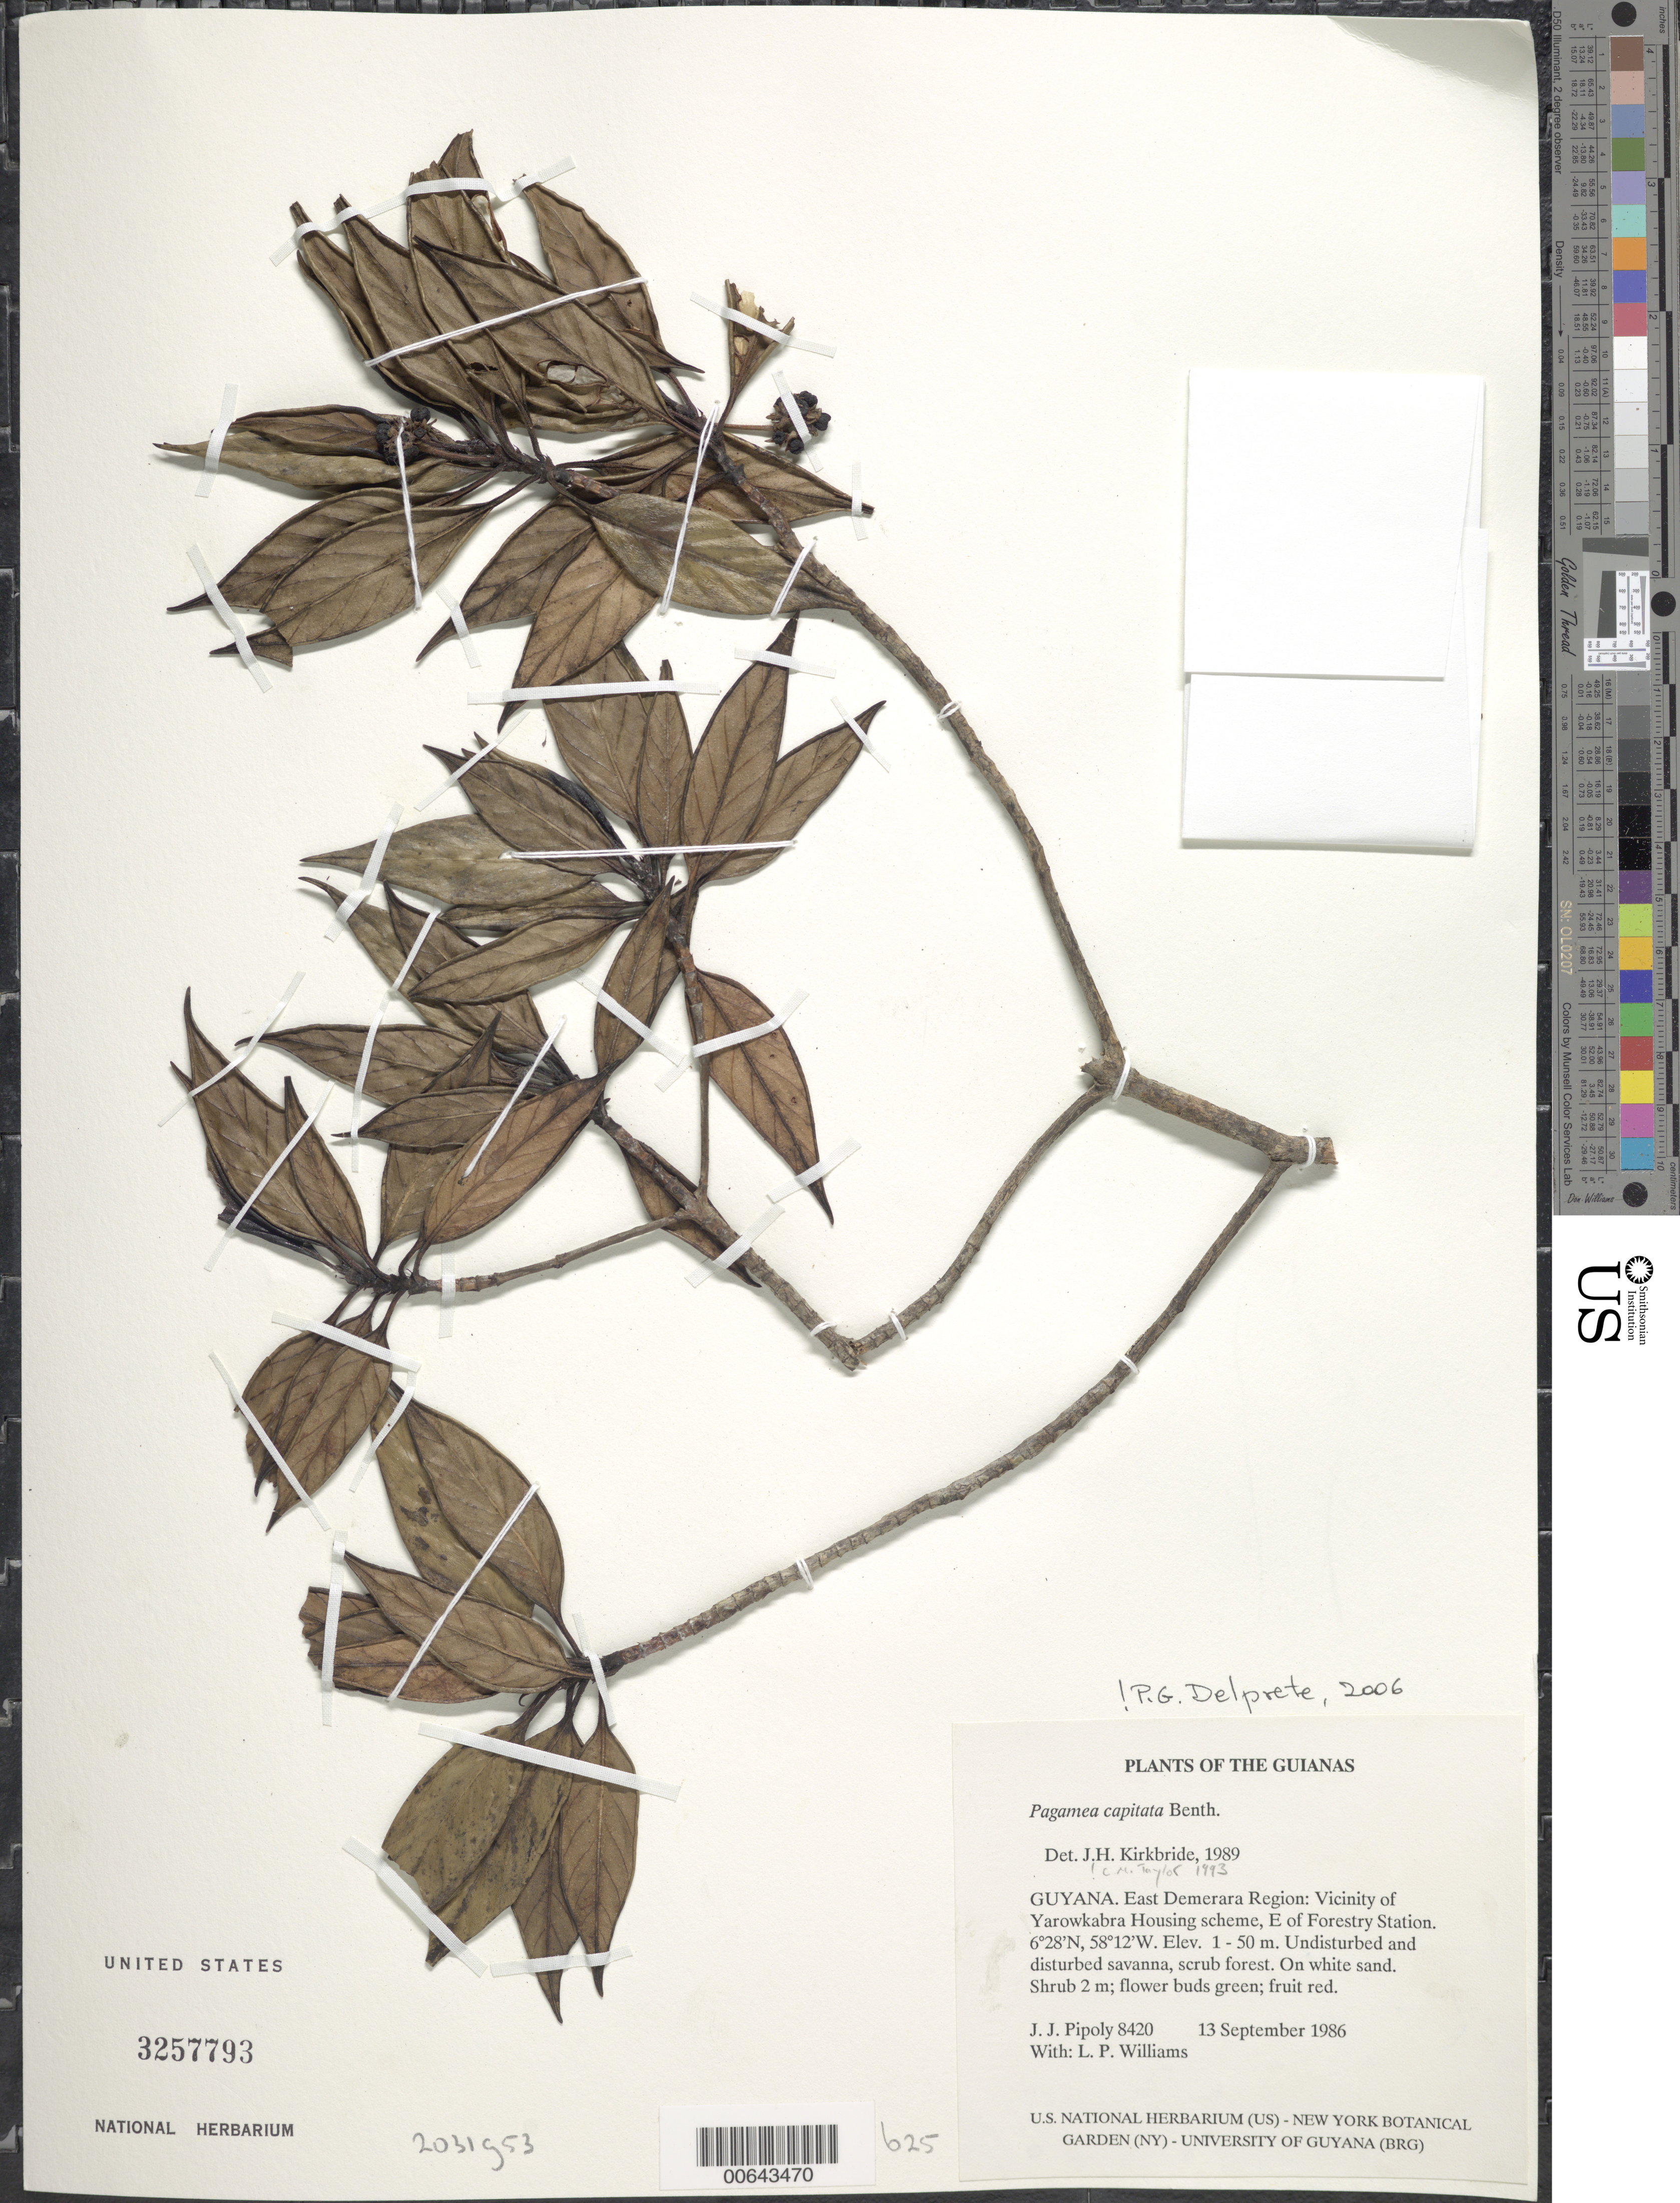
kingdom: Plantae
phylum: Tracheophyta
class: Magnoliopsida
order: Gentianales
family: Rubiaceae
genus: Pagamea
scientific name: Pagamea capitata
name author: Benth.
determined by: Delprete, P. G., Herb. de Guyane Cay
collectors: J. J. Pipoly & L. P. Williams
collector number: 8420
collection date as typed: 13 September 1986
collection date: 1986-09-13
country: Guyana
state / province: Demerara-Mahaica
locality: Vicinity of Yarowkabra Housing scheme, E of Forestry Station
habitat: Undisturbed and disturbed savanna, scrub forest. On white sand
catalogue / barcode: US 3257793